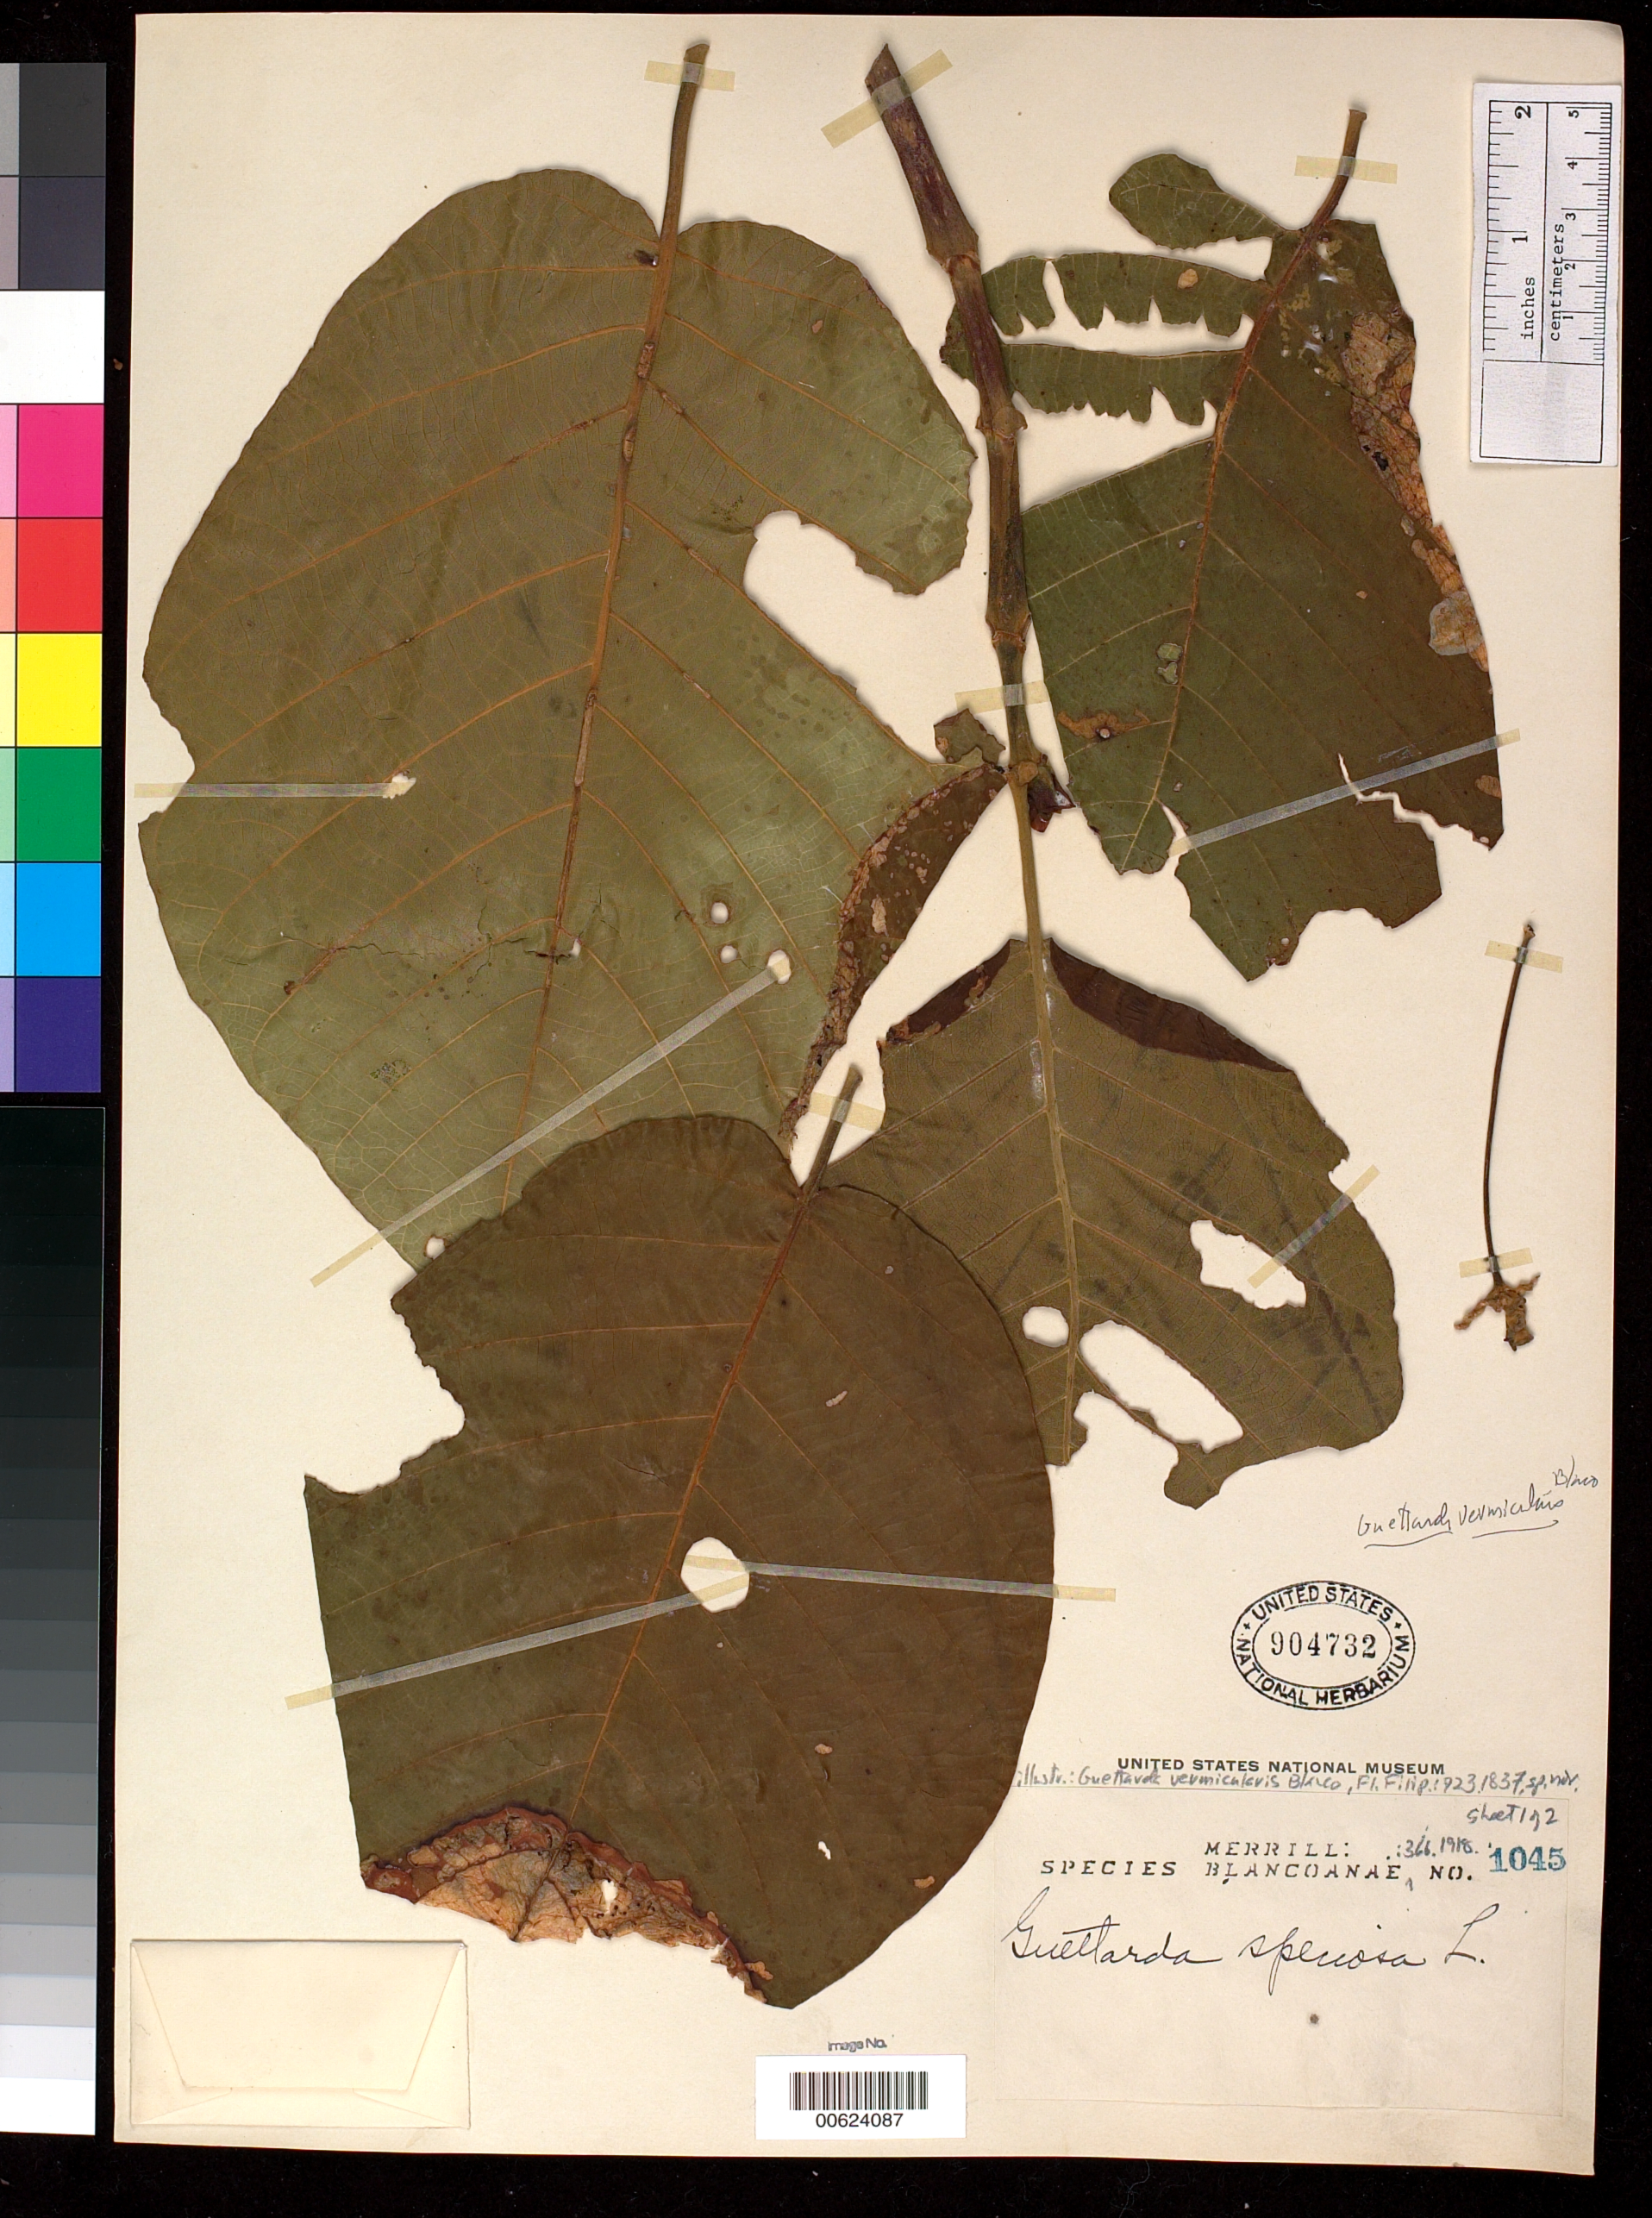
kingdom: Plantae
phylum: Tracheophyta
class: Magnoliopsida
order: Gentianales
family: Rubiaceae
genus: Guettarda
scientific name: Guettarda speciosa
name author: L.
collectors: E. D. Merrill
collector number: Sp. Blancoan. 1045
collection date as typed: Nov 1916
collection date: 1916-11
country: Philippines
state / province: Ilocos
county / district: Ilocos Norte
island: Luzon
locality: Pasuquin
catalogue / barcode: US 904732